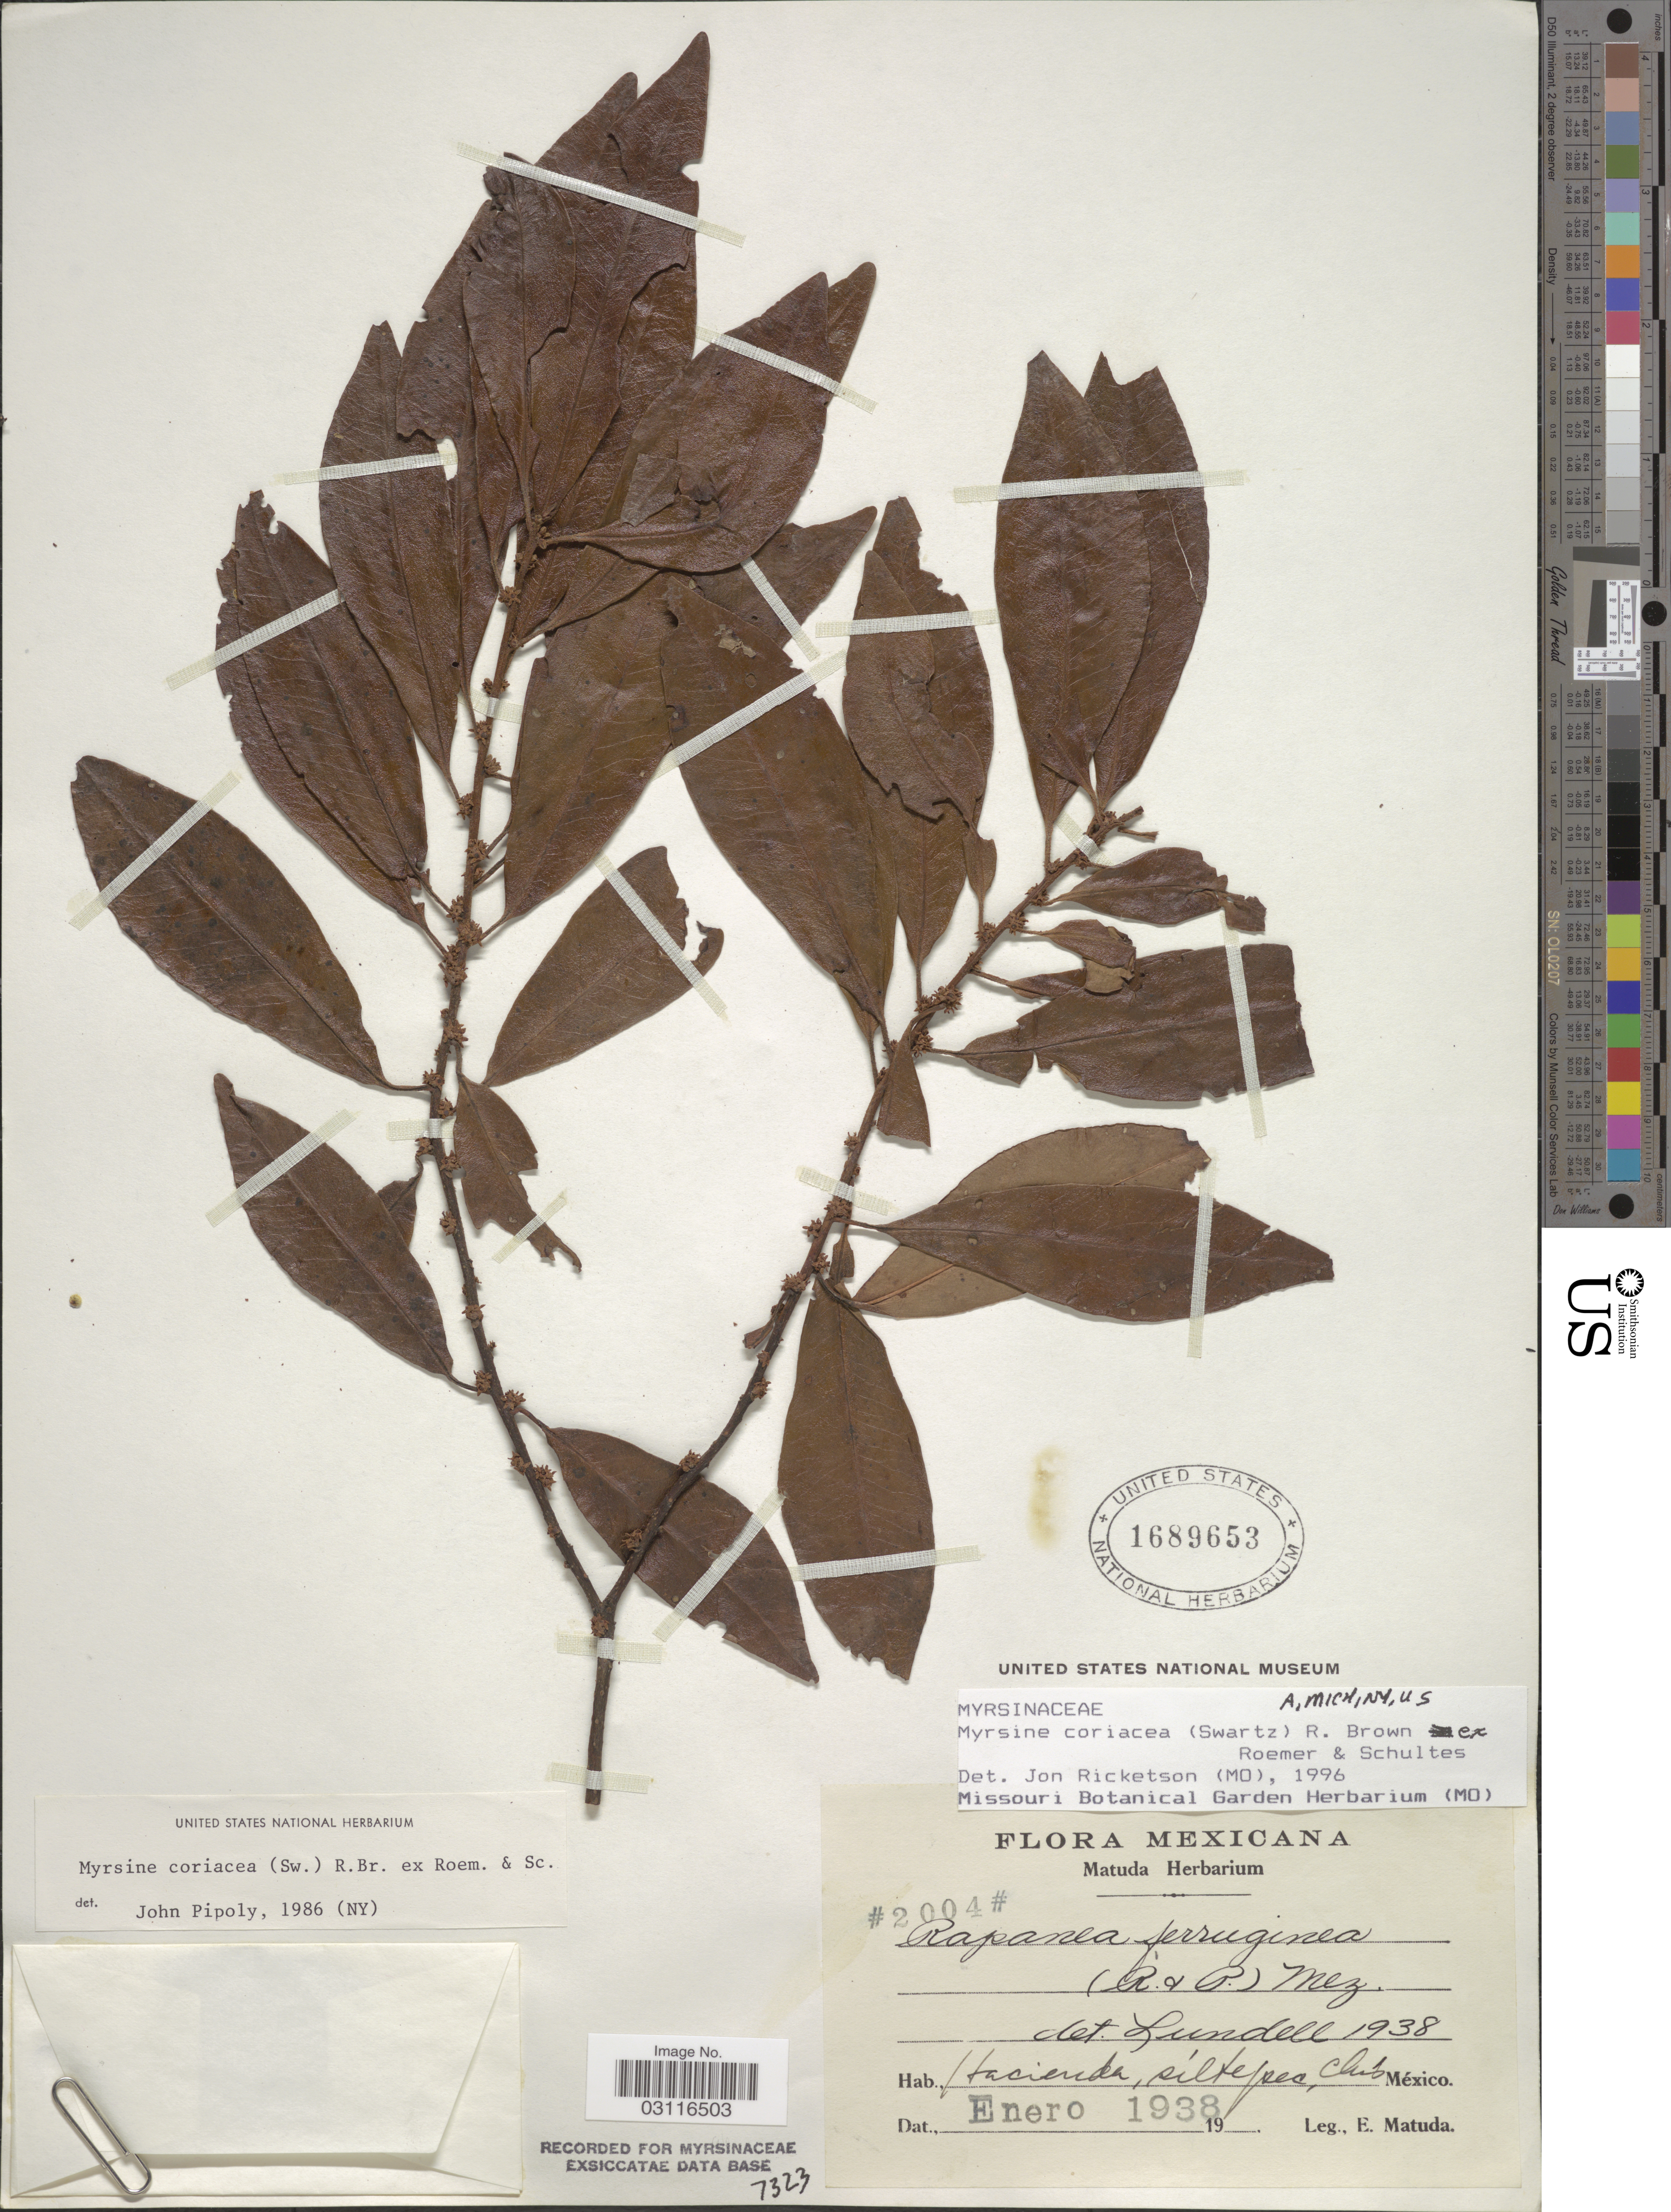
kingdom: Plantae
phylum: Tracheophyta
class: Magnoliopsida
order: Ericales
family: Primulaceae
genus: Myrsine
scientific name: Myrsine coriacea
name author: (Sw.) R. Br. ex Roem. & Schult.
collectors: E. Matuda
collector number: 2004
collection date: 1938-01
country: Mexico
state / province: Chiapas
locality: Hacienda Siltepec, Chís.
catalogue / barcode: US 1689653